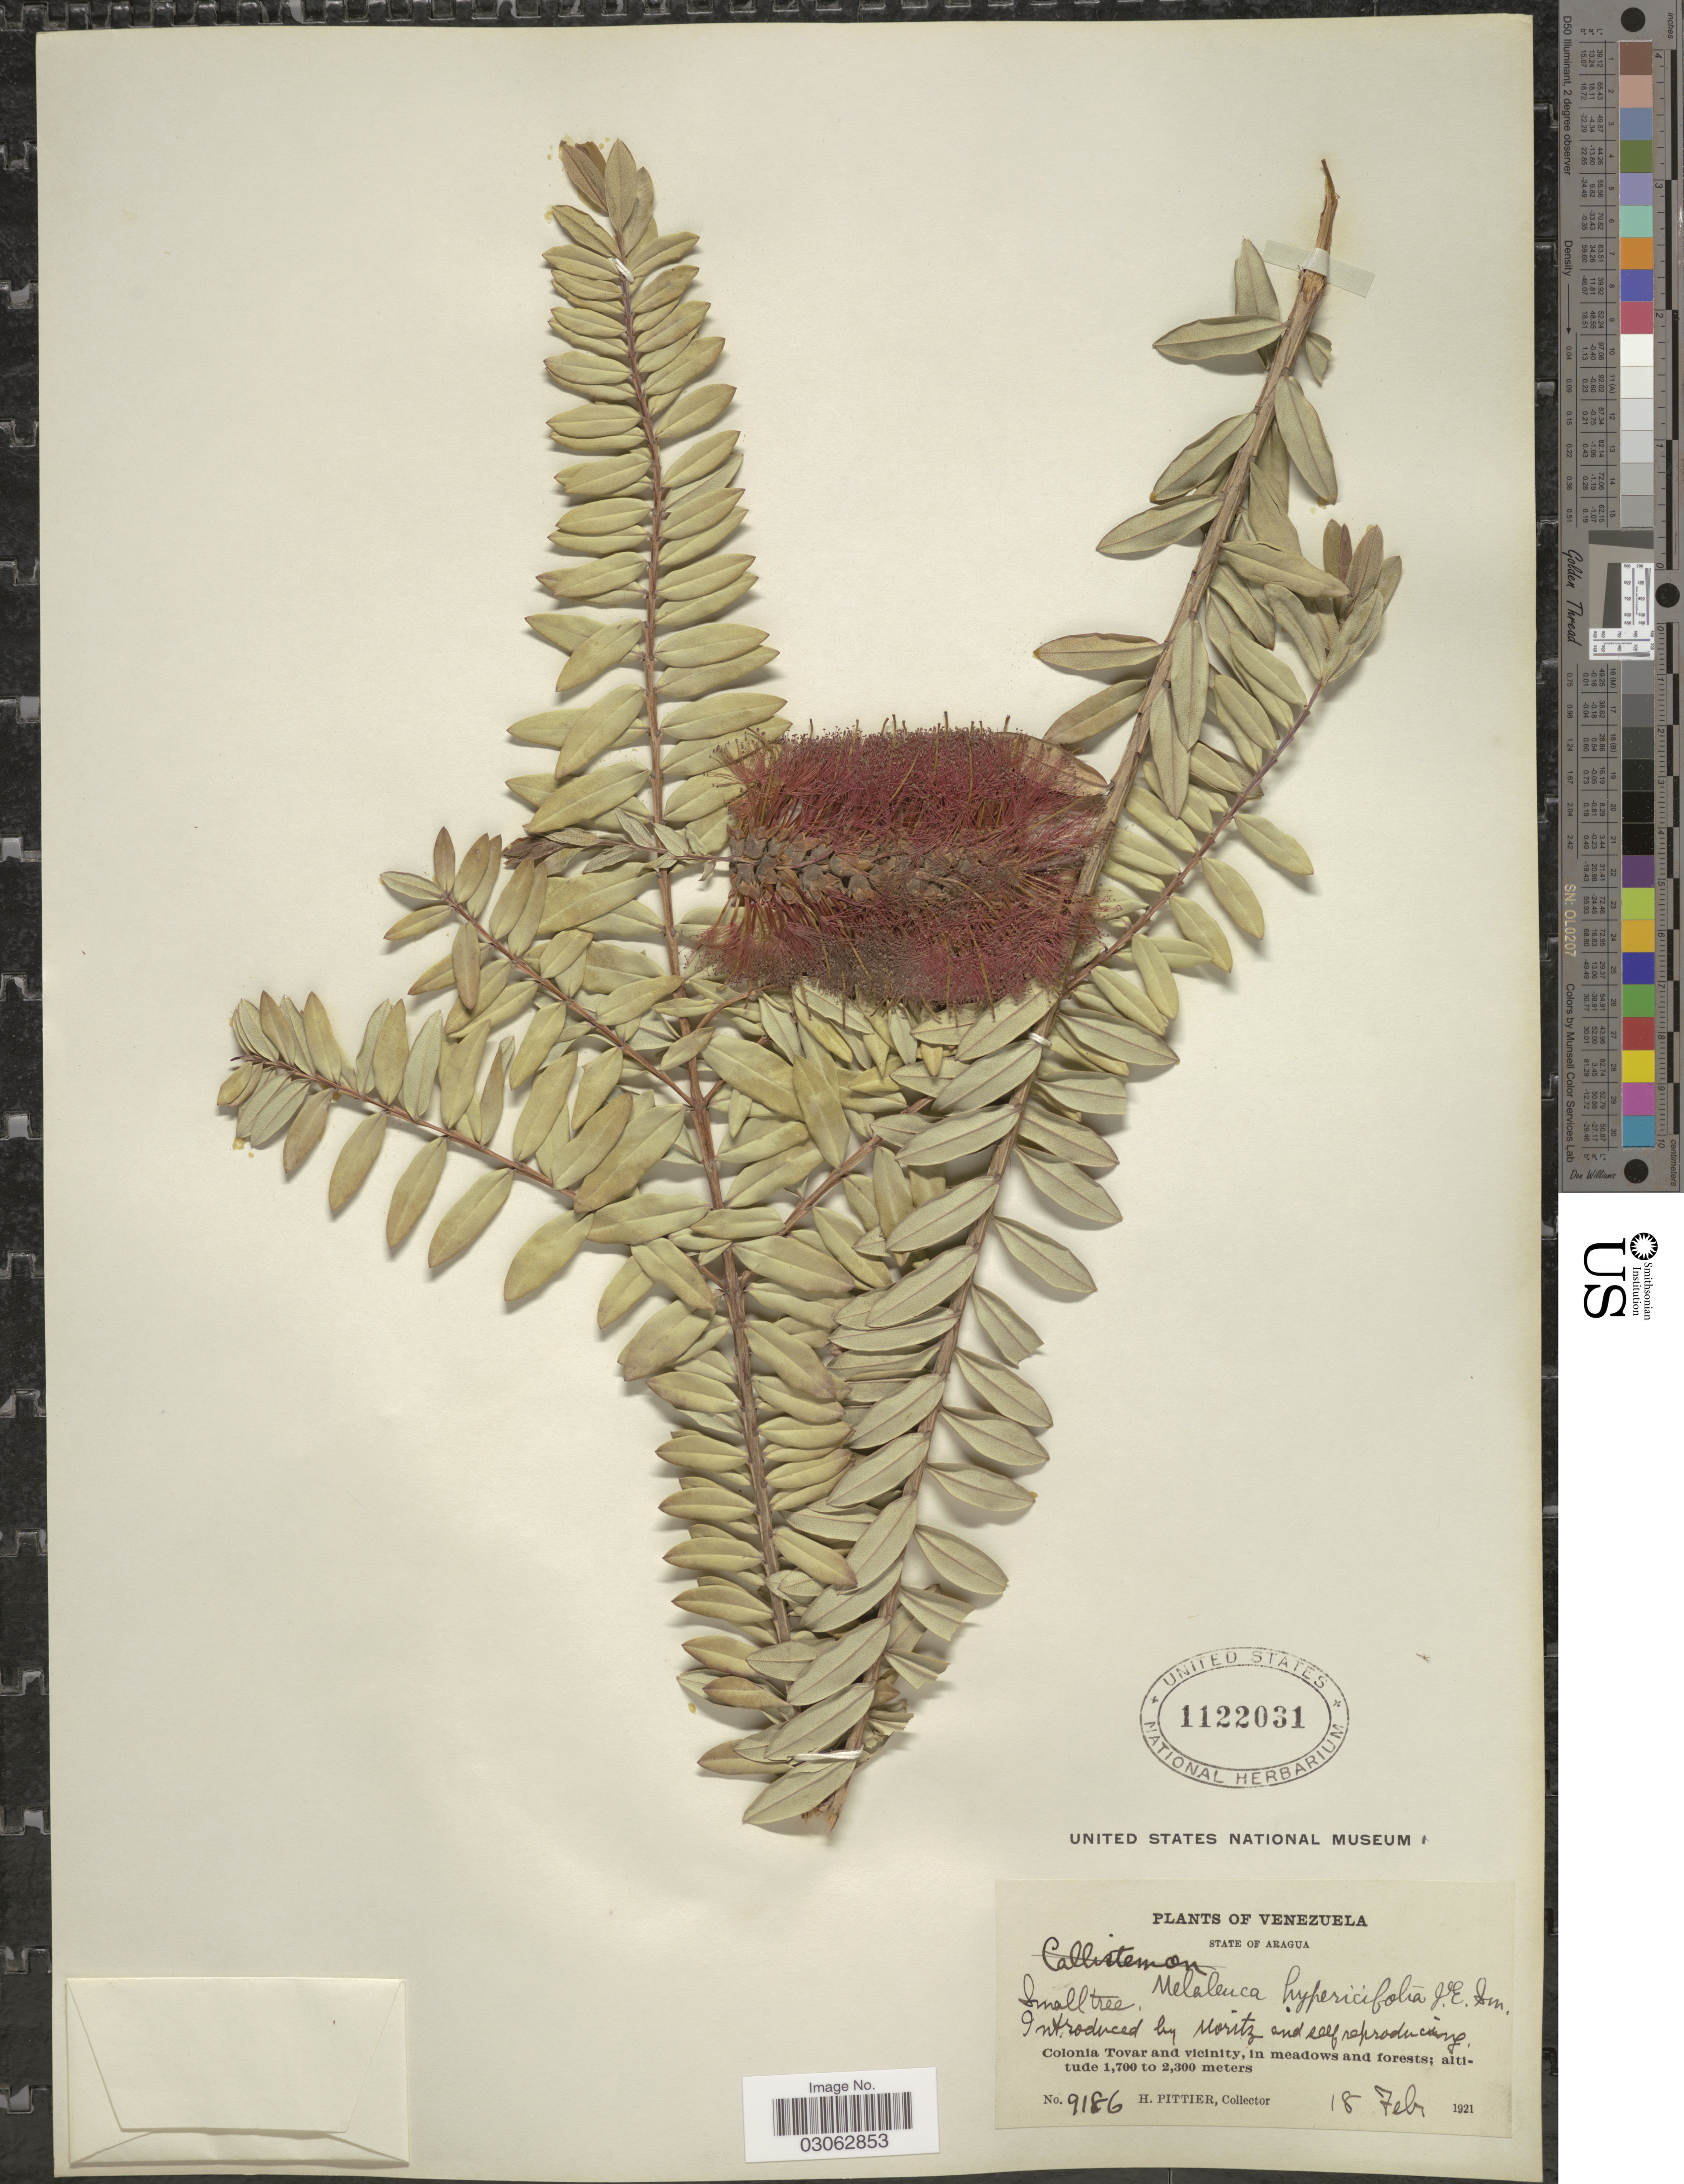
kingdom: Plantae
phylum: Tracheophyta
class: Magnoliopsida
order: Myrtales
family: Myrtaceae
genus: Melaleuca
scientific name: Melaleuca hypericifolia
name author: Sm.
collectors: H. F. Pittier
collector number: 9186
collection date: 1921-02-18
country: Venezuela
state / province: Aragua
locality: Colonia Tovar vicinity, in meadows and forests.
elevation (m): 1700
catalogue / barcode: US 1122031